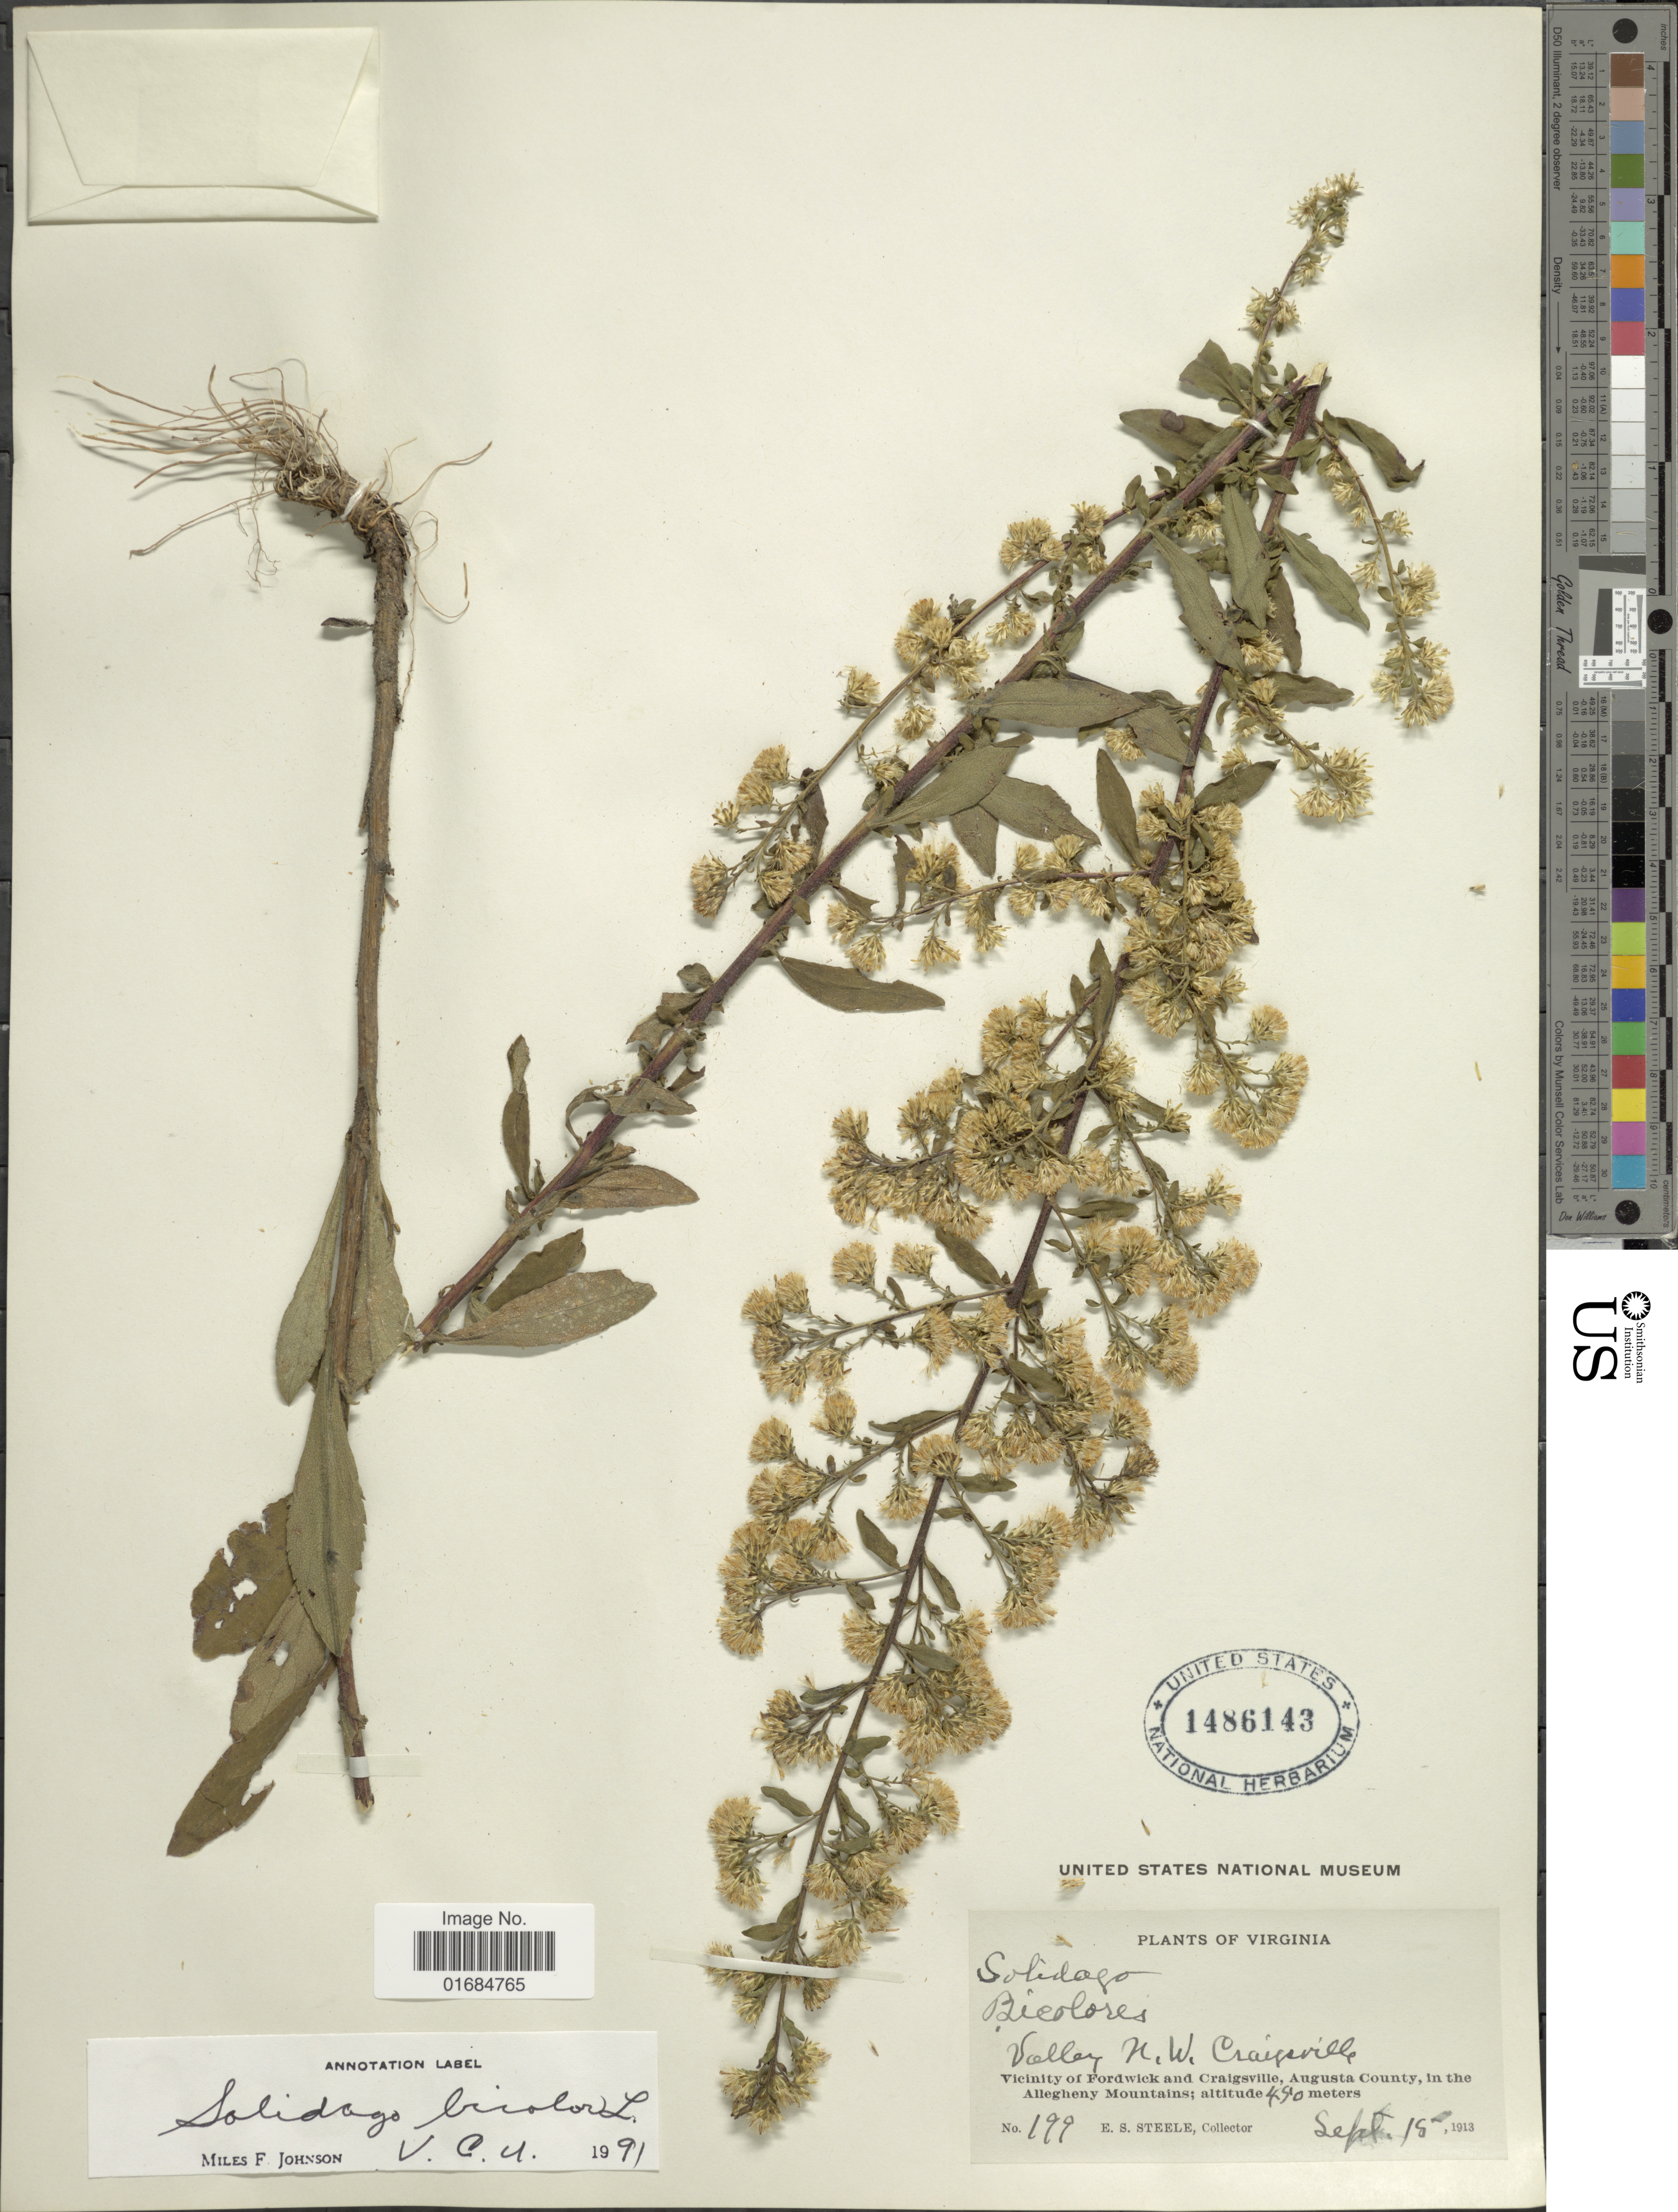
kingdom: Plantae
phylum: Tracheophyta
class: Magnoliopsida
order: Asterales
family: Asteraceae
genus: Solidago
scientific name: Solidago bicolor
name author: L.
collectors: E. Steele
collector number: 199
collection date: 1913-09-15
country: United States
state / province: Virginia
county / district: Augusta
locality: Valley N.W. Craigsville, Vicinity of Fordwick and Craigsville, Augusta County, in the Allegheny Mountains.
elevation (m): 490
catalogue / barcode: US 1486143